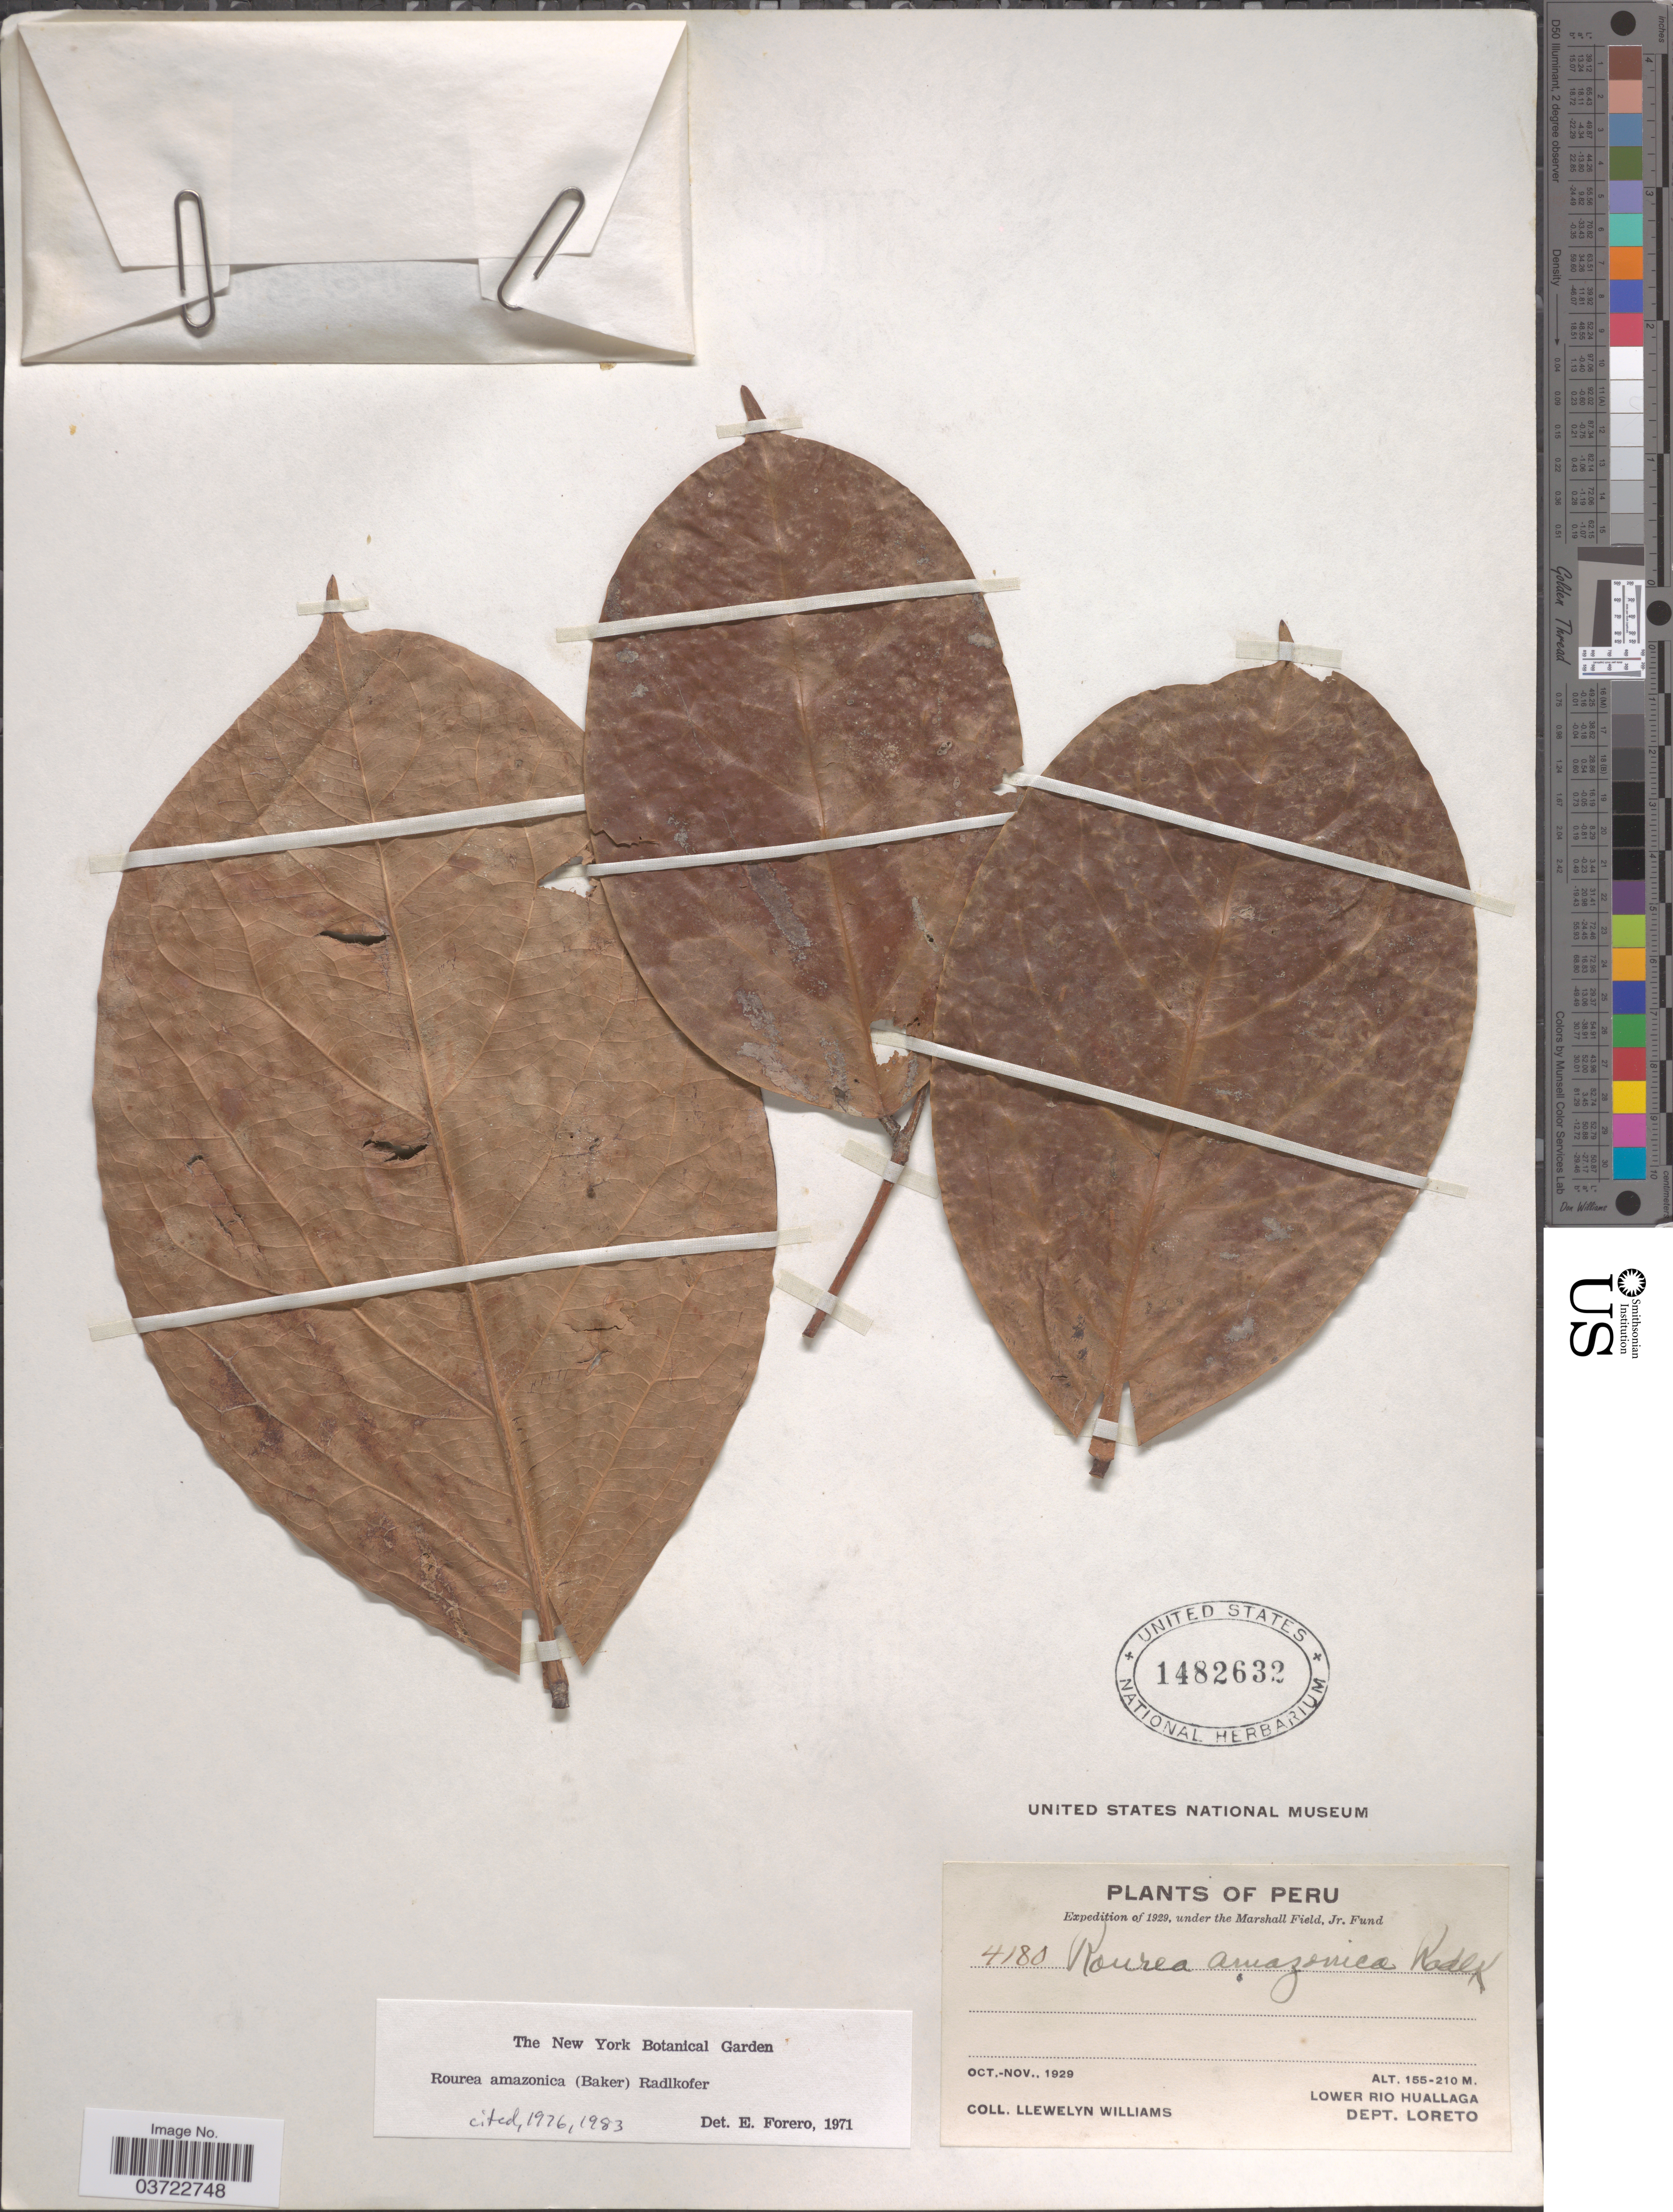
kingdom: Plantae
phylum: Tracheophyta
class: Magnoliopsida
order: Oxalidales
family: Connaraceae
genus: Rourea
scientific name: Rourea amazonica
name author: (Baker) Radlk.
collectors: Ll. Williams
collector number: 4180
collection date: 1929-10/1929-11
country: Peru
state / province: Loreto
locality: Lower Rio Huallaga, Dept. Loreto.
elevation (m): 155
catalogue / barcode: US 1482632